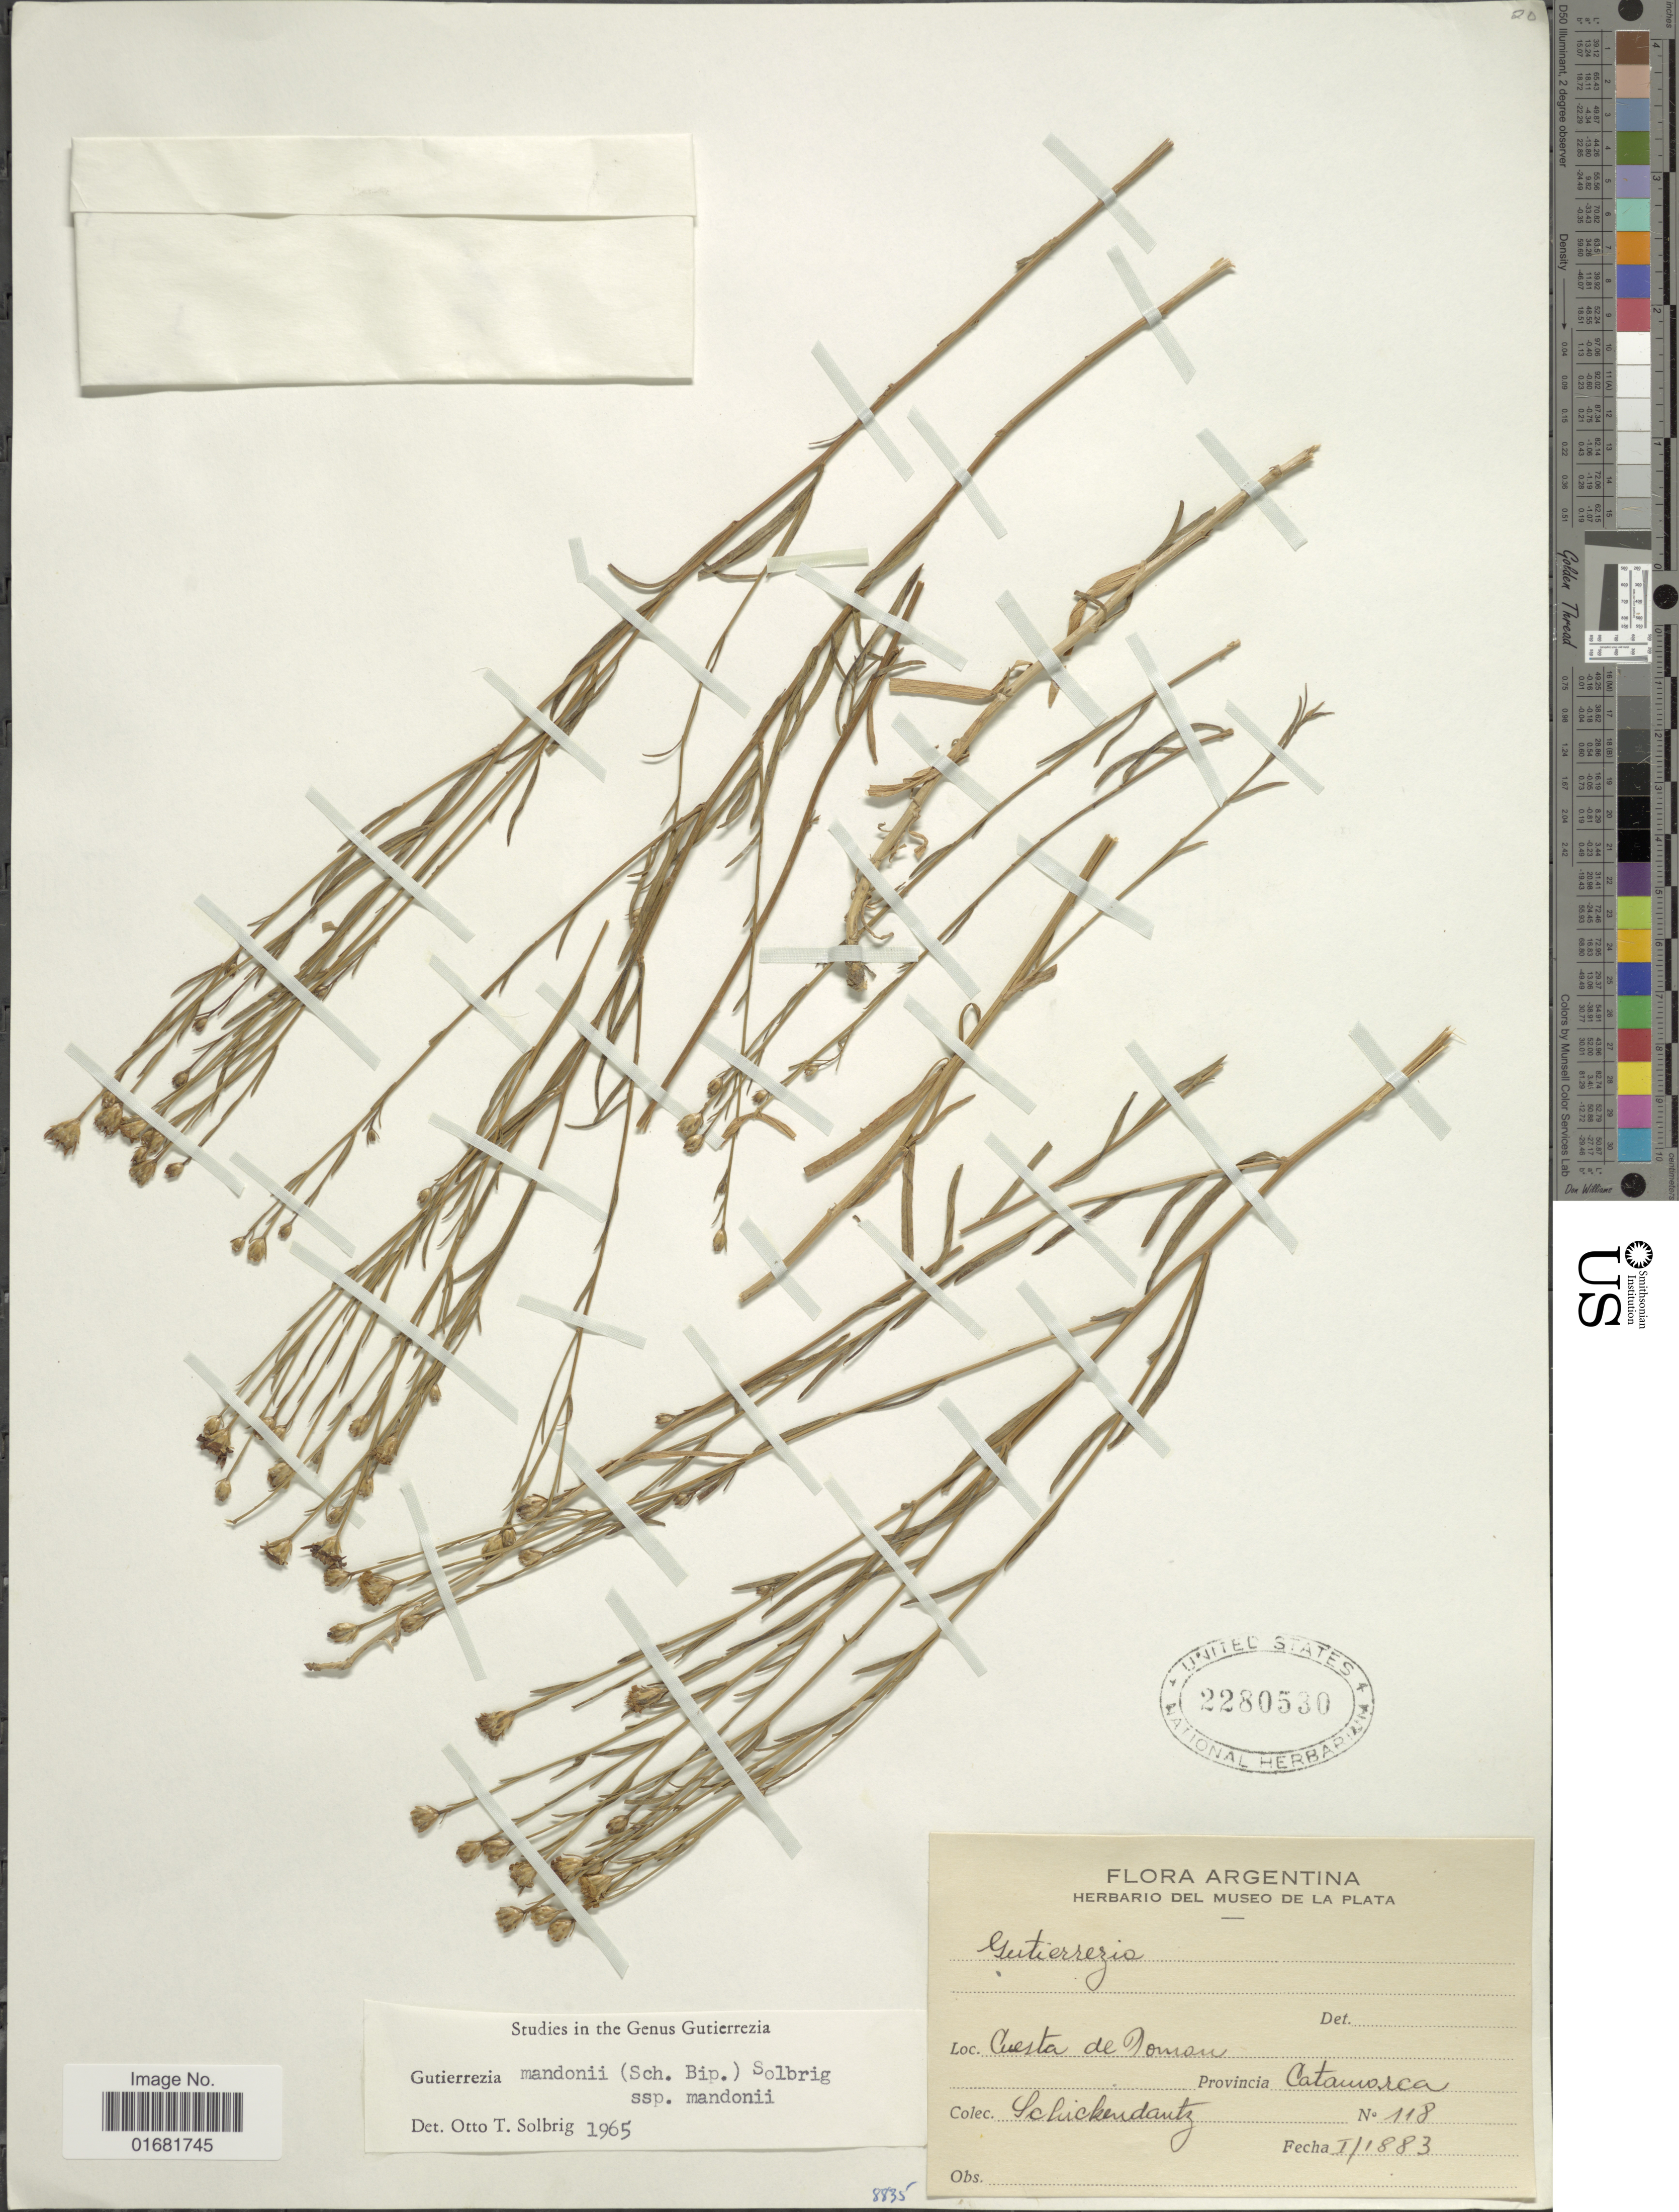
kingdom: Plantae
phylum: Tracheophyta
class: Magnoliopsida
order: Asterales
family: Asteraceae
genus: Gutierrezia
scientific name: Gutierrezia mandonii subsp. mandonii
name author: (Sch. Bip.) Solbrig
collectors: F. Schickendantz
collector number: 118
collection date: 1883-01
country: Argentina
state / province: Catamarca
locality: Cuesta de Poman.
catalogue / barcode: US 2280530